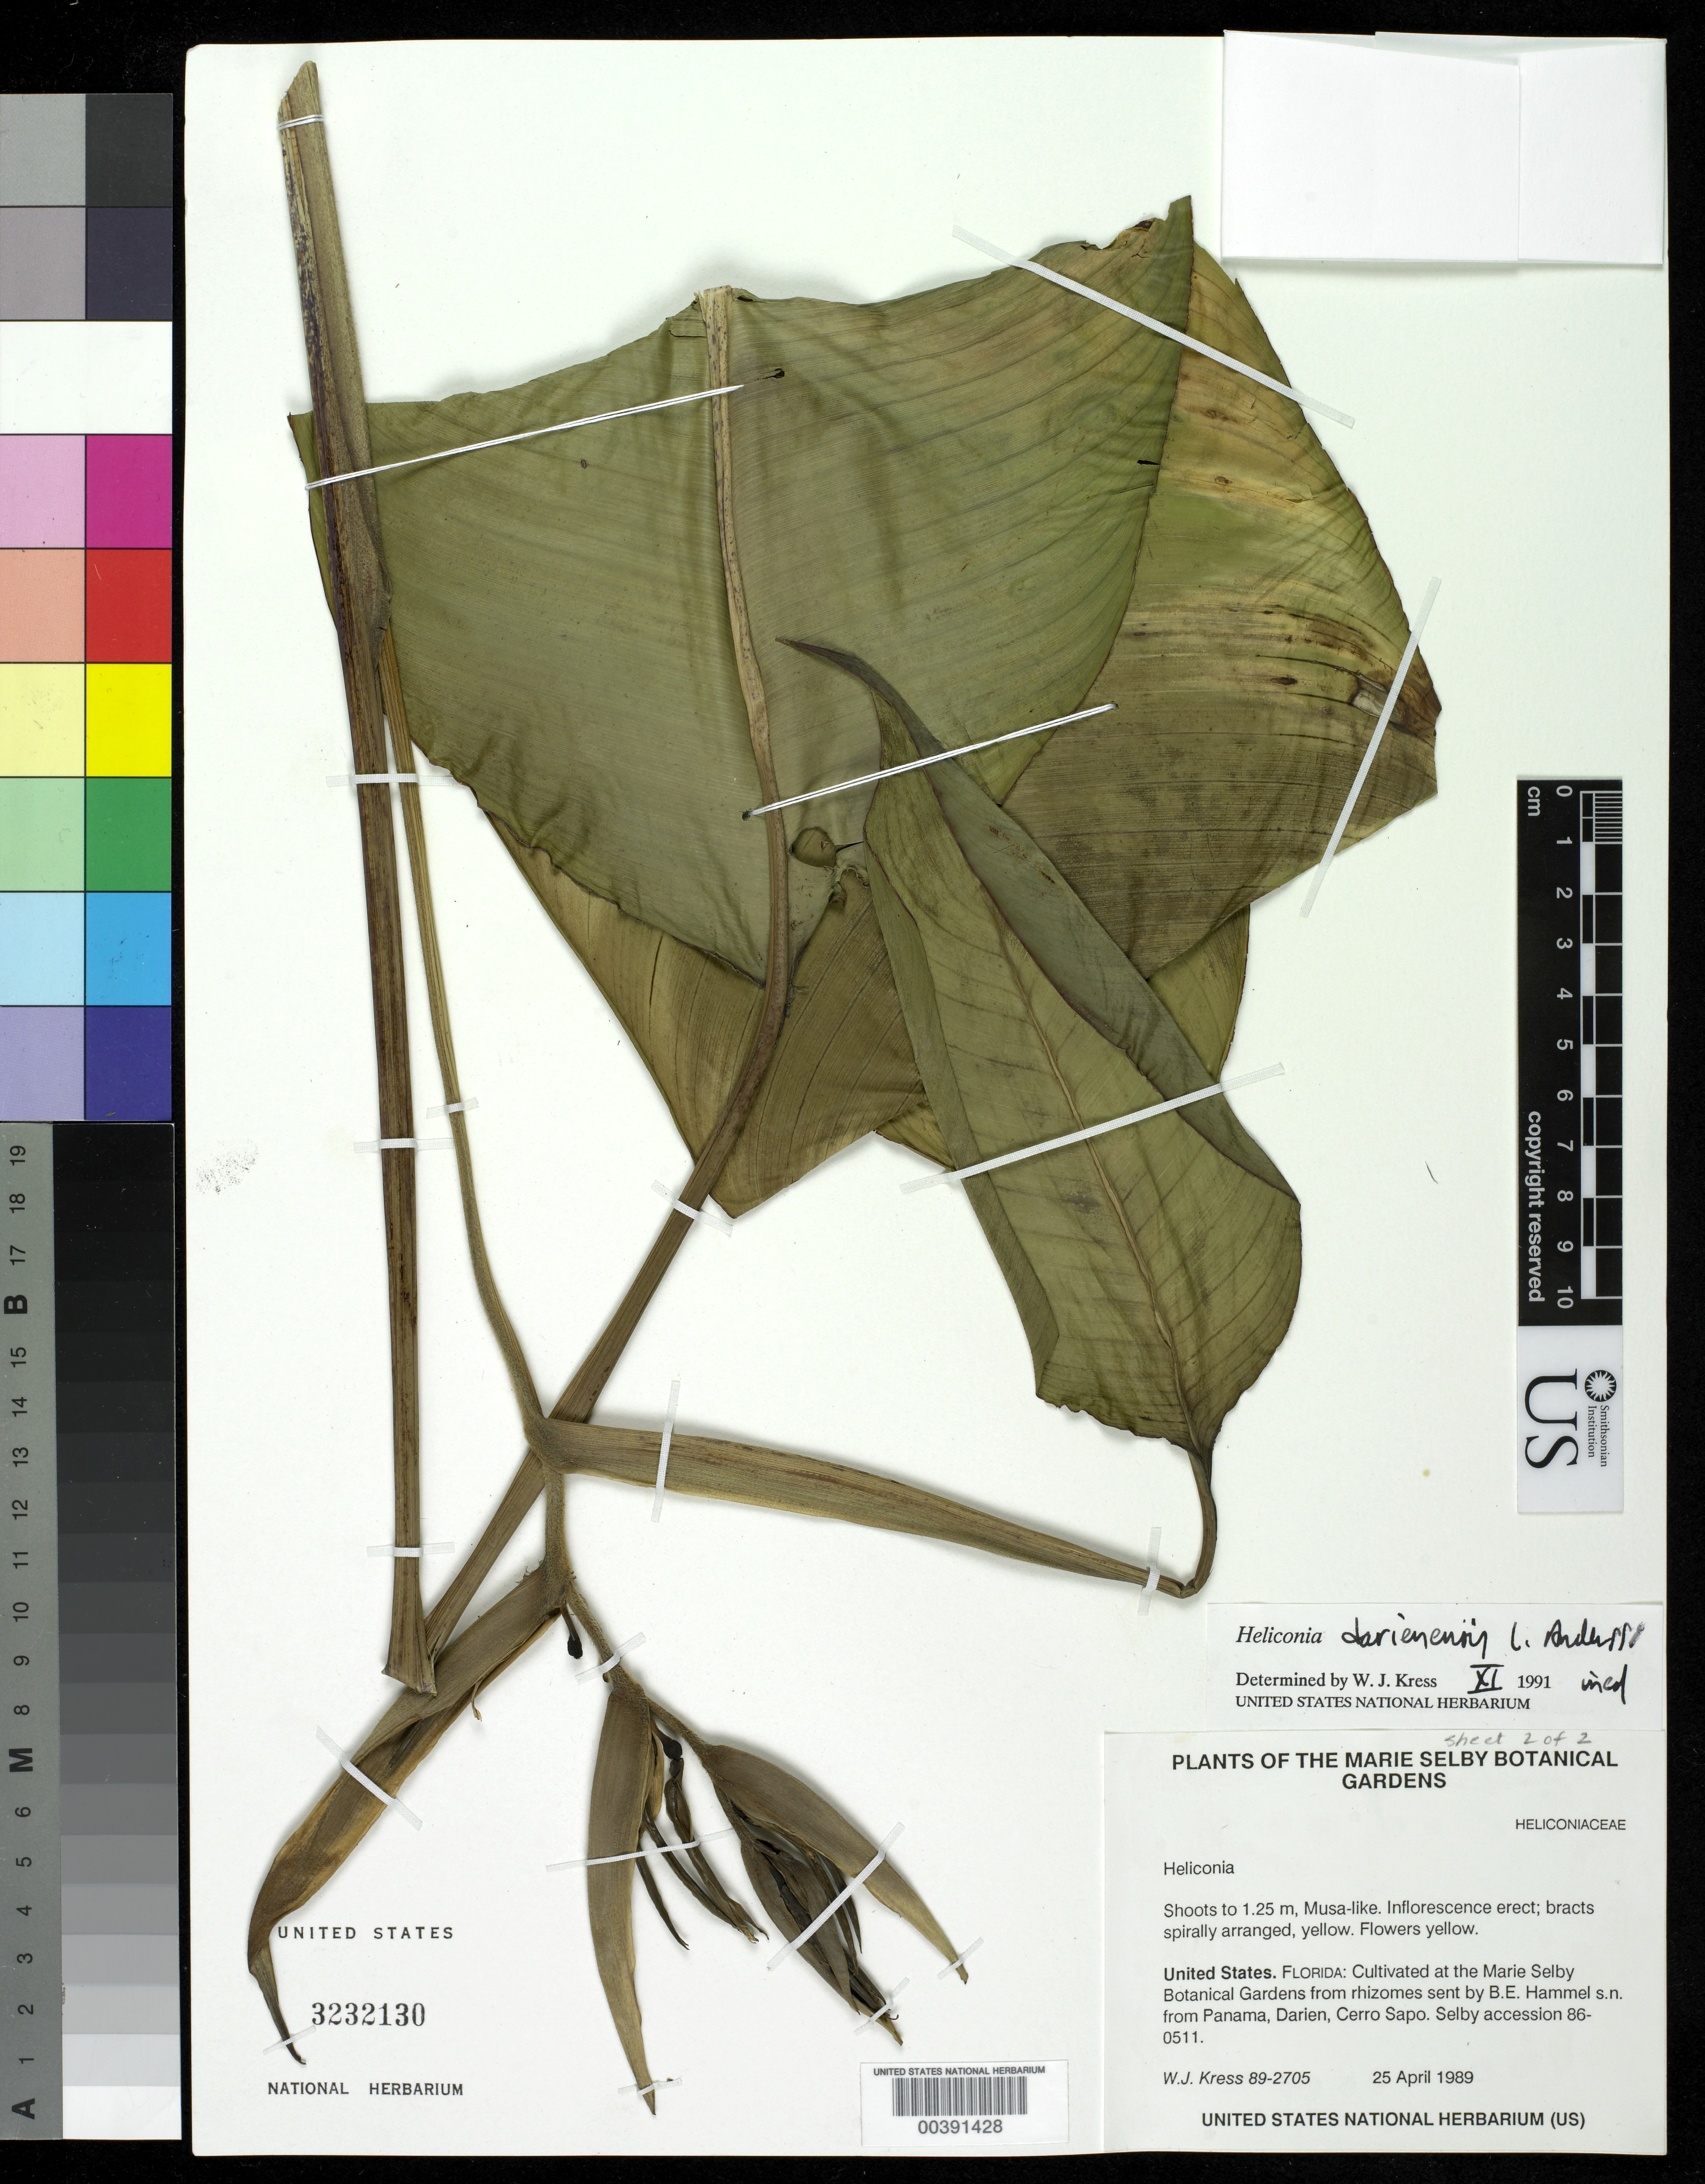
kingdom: Plantae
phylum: Tracheophyta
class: Liliopsida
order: Zingiberales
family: Heliconiaceae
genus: Heliconia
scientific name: Heliconia darienensis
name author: L. Andersson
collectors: W. J. Kress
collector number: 89-2705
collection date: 1989-04-25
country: United States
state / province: Florida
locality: Selby Botanical Gardens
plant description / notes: Originally colleacted by B.E. Hammel s.n. in Cerro Sapo, Darien, Panama and donated to Selby Gardens accession # 86-0511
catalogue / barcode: US 3232130